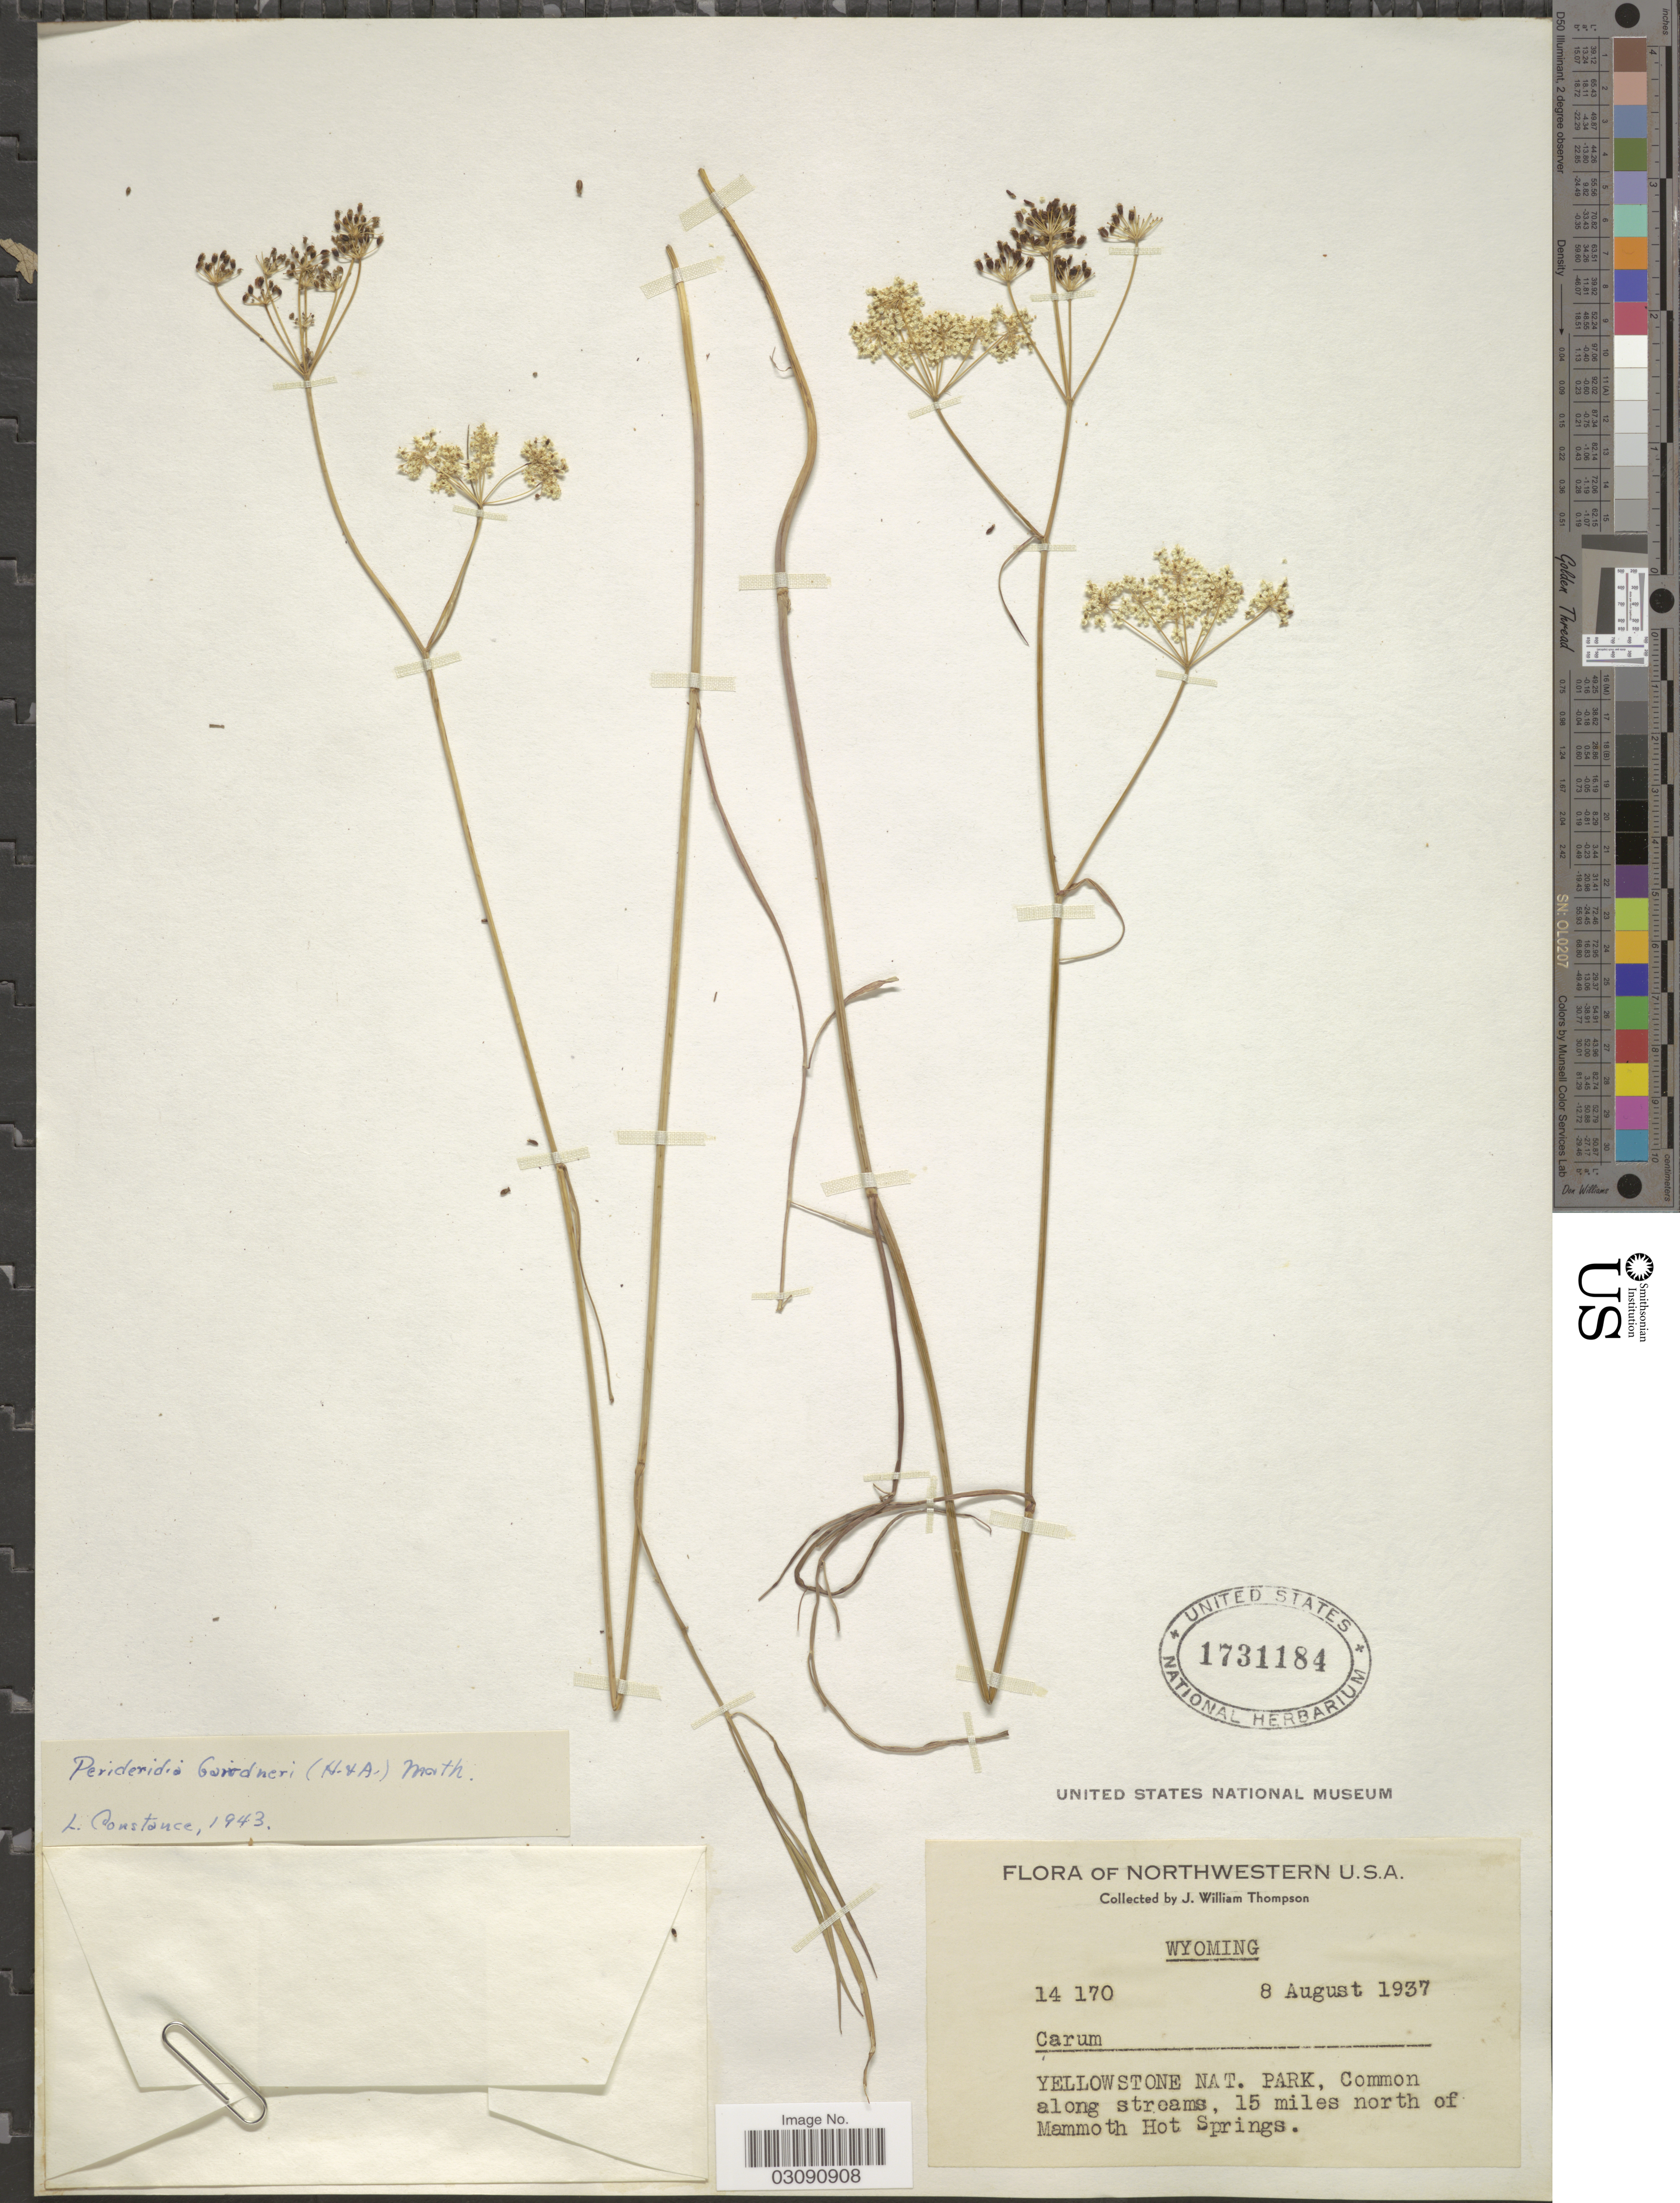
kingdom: Plantae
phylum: Tracheophyta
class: Magnoliopsida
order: Apiales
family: Apiaceae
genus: Pteryxia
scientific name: Pteryxia davidsonii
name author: (J.M. Coult. & Rose) Mathias & Constance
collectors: J. W. Thompson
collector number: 14170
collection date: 1937-08-08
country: United States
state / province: Wyoming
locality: Northwestern, Yellowstone Nat. Park, Common along streams, 15 miles north of Mammoth Hot Springs.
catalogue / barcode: US 1731184